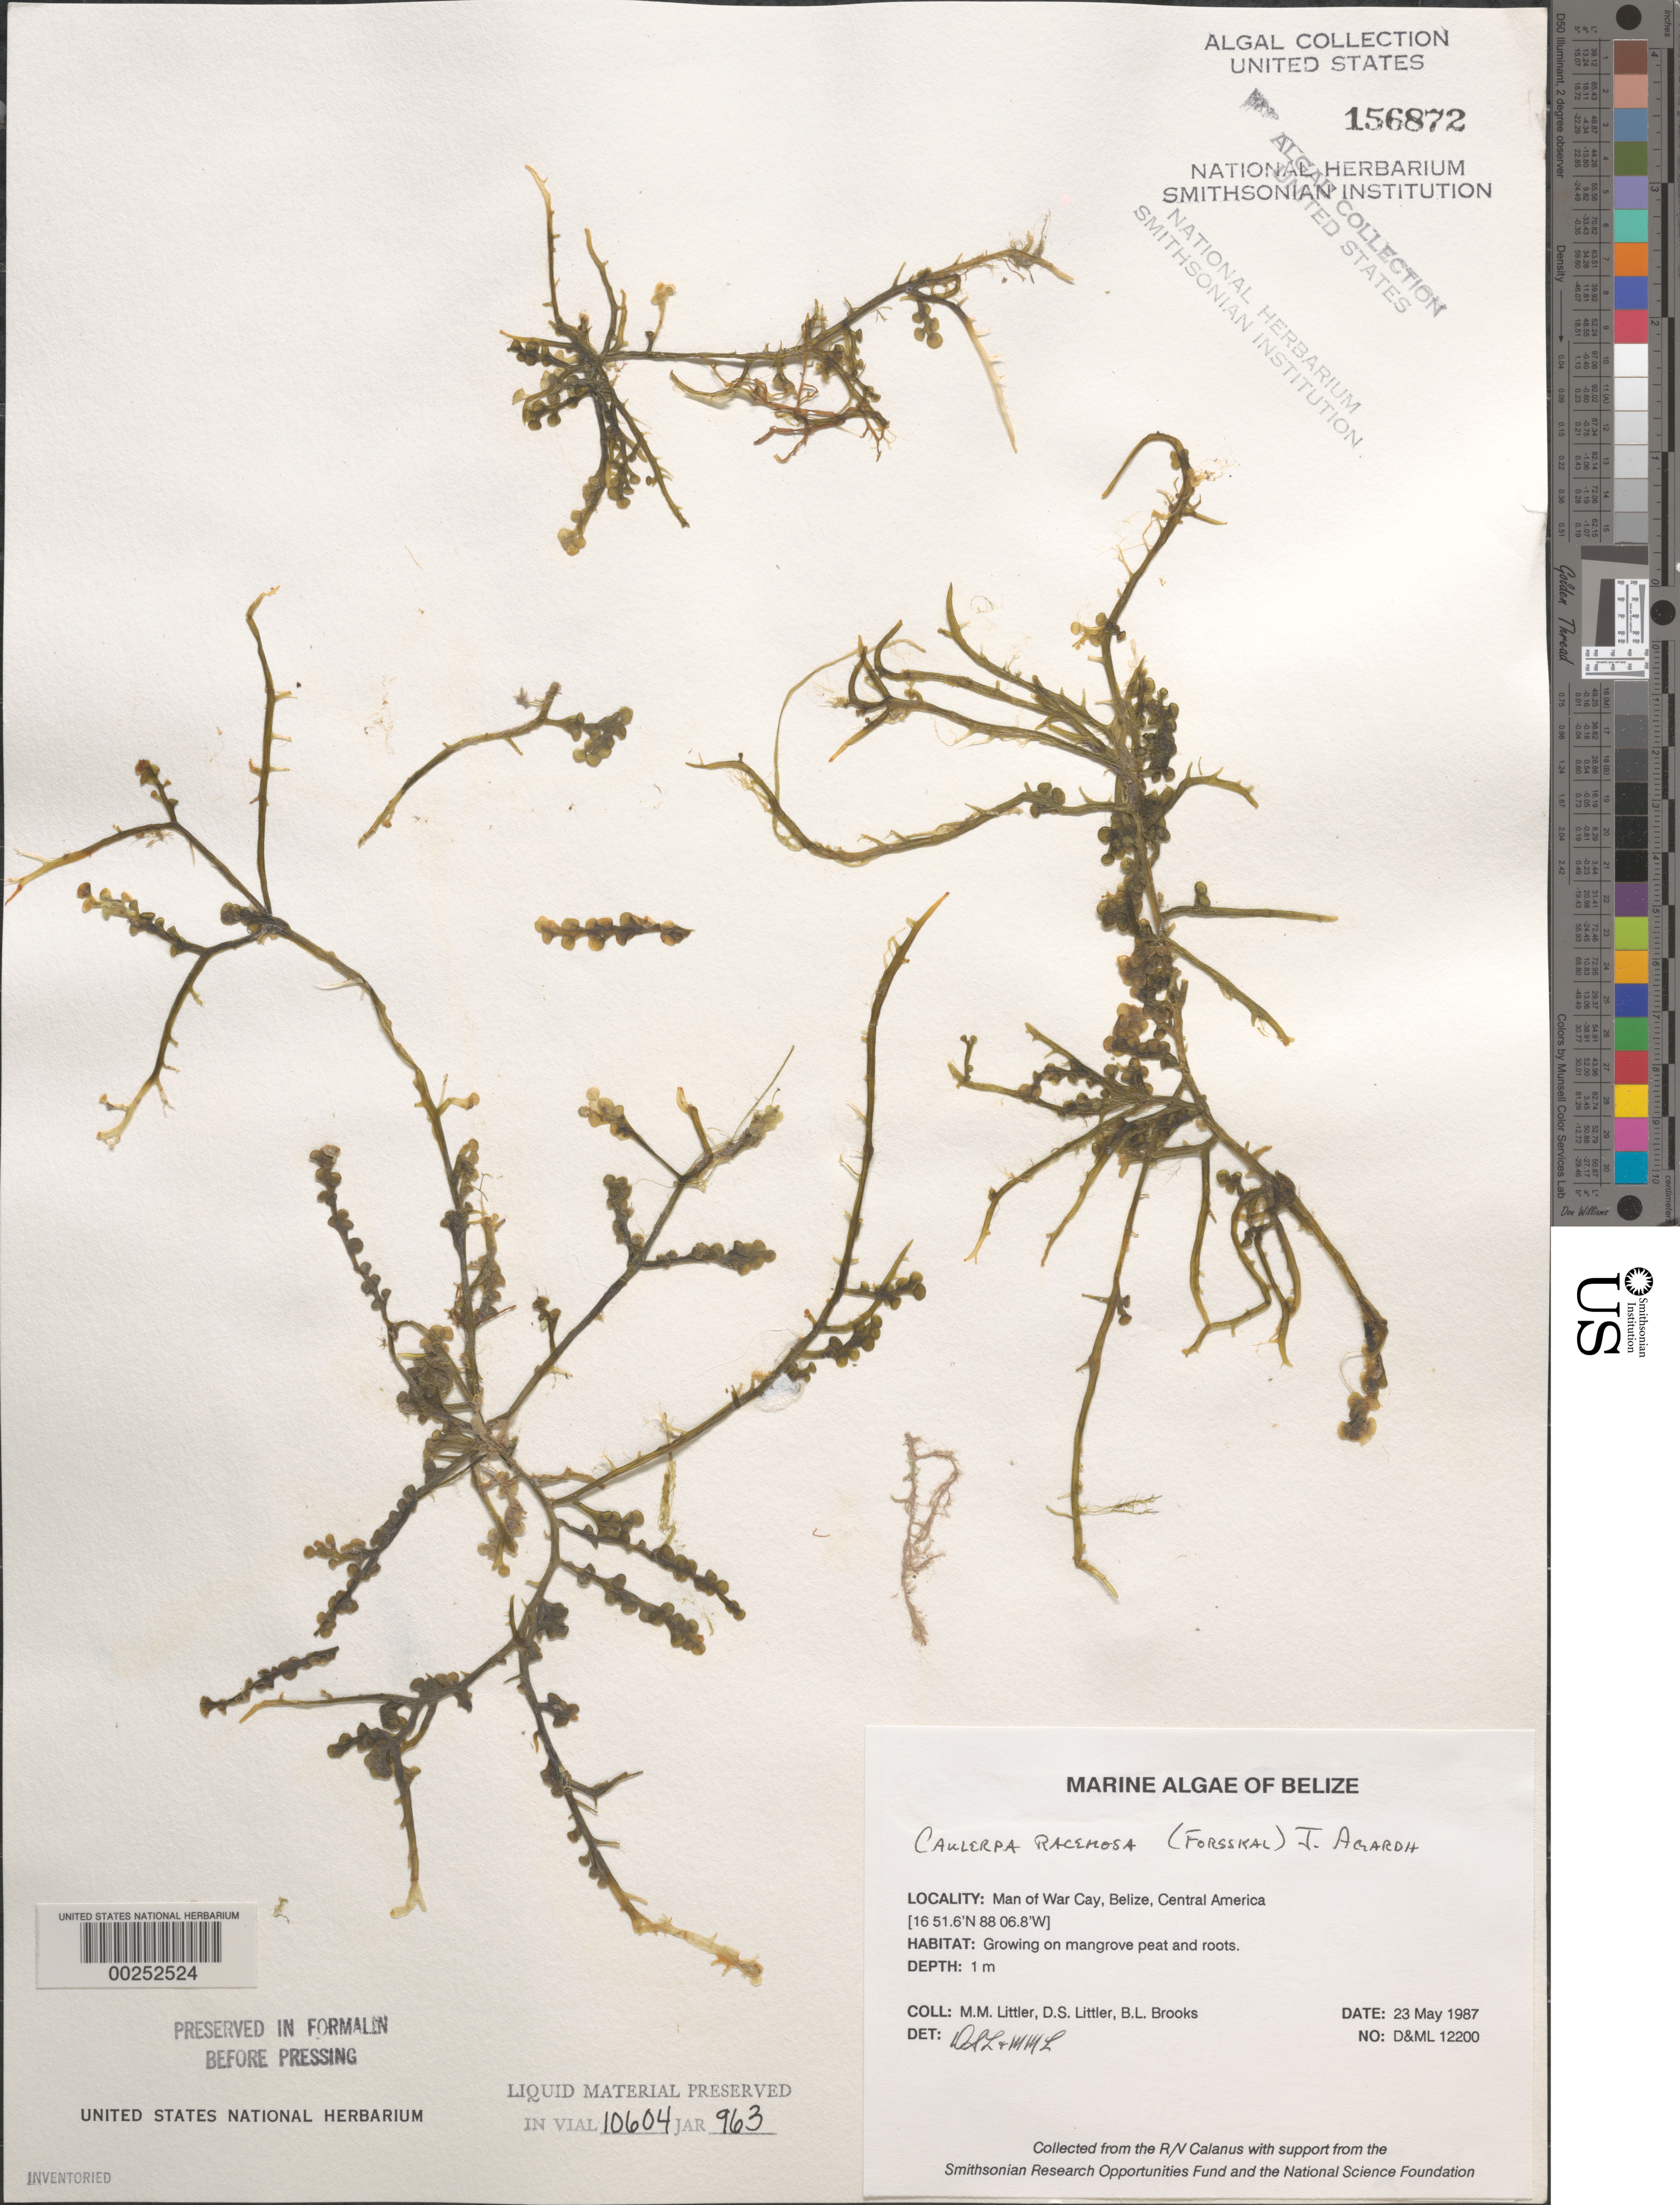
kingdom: Plantae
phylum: Chlorophyta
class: Ulvophyceae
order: Bryopsidales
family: Caulerpaceae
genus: Caulerpa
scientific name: Caulerpa racemosa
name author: (Forssk.) J. Agardh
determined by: Littler, D. S.; Littler, M. M.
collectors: M. M. Littler, D. S. Littler & B. Brooks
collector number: D&ML 12200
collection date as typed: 23 May 1987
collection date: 1987-05-23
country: Belize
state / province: Stann Creek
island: Man of War Cay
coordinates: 16 51.6'N, 88 06.8'W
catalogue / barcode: US 156872